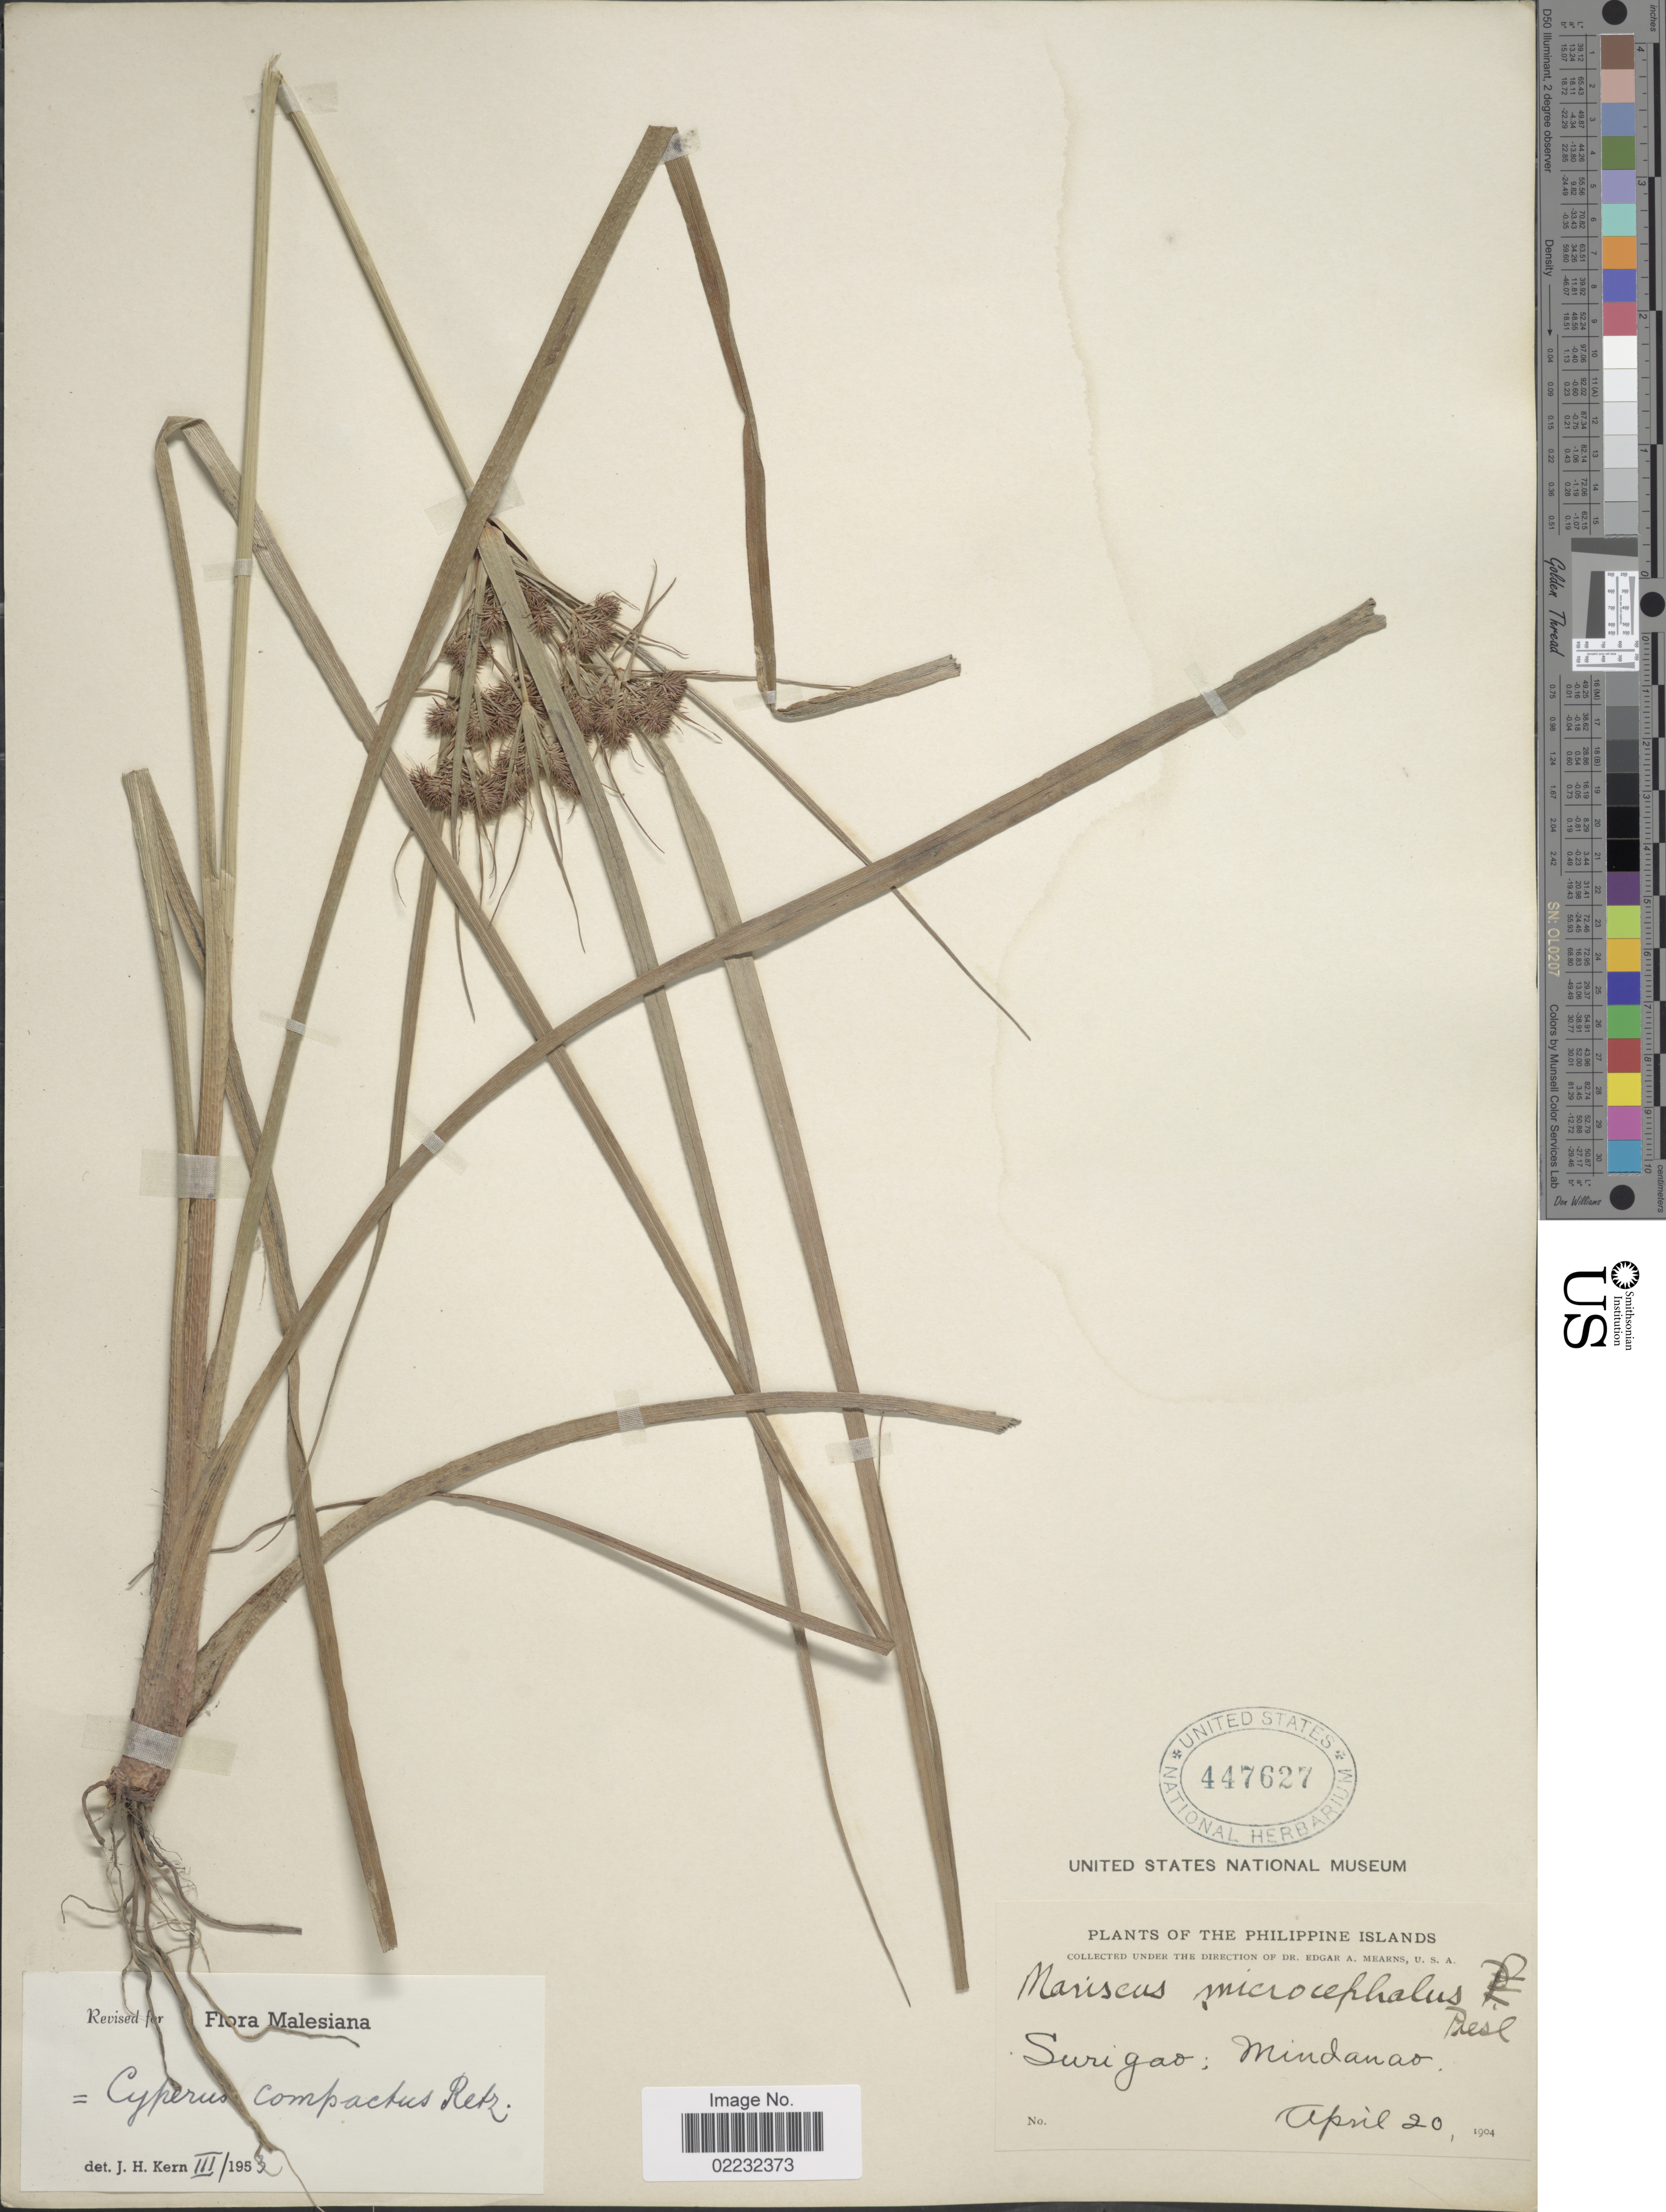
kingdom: Plantae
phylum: Tracheophyta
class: Liliopsida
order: Poales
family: Cyperaceae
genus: Cyperus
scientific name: Cyperus compactus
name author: Retz.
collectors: E. A. Mearns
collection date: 1904-04-20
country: Philippines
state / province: Caraga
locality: Surigao, Mindanao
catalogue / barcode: US 447627